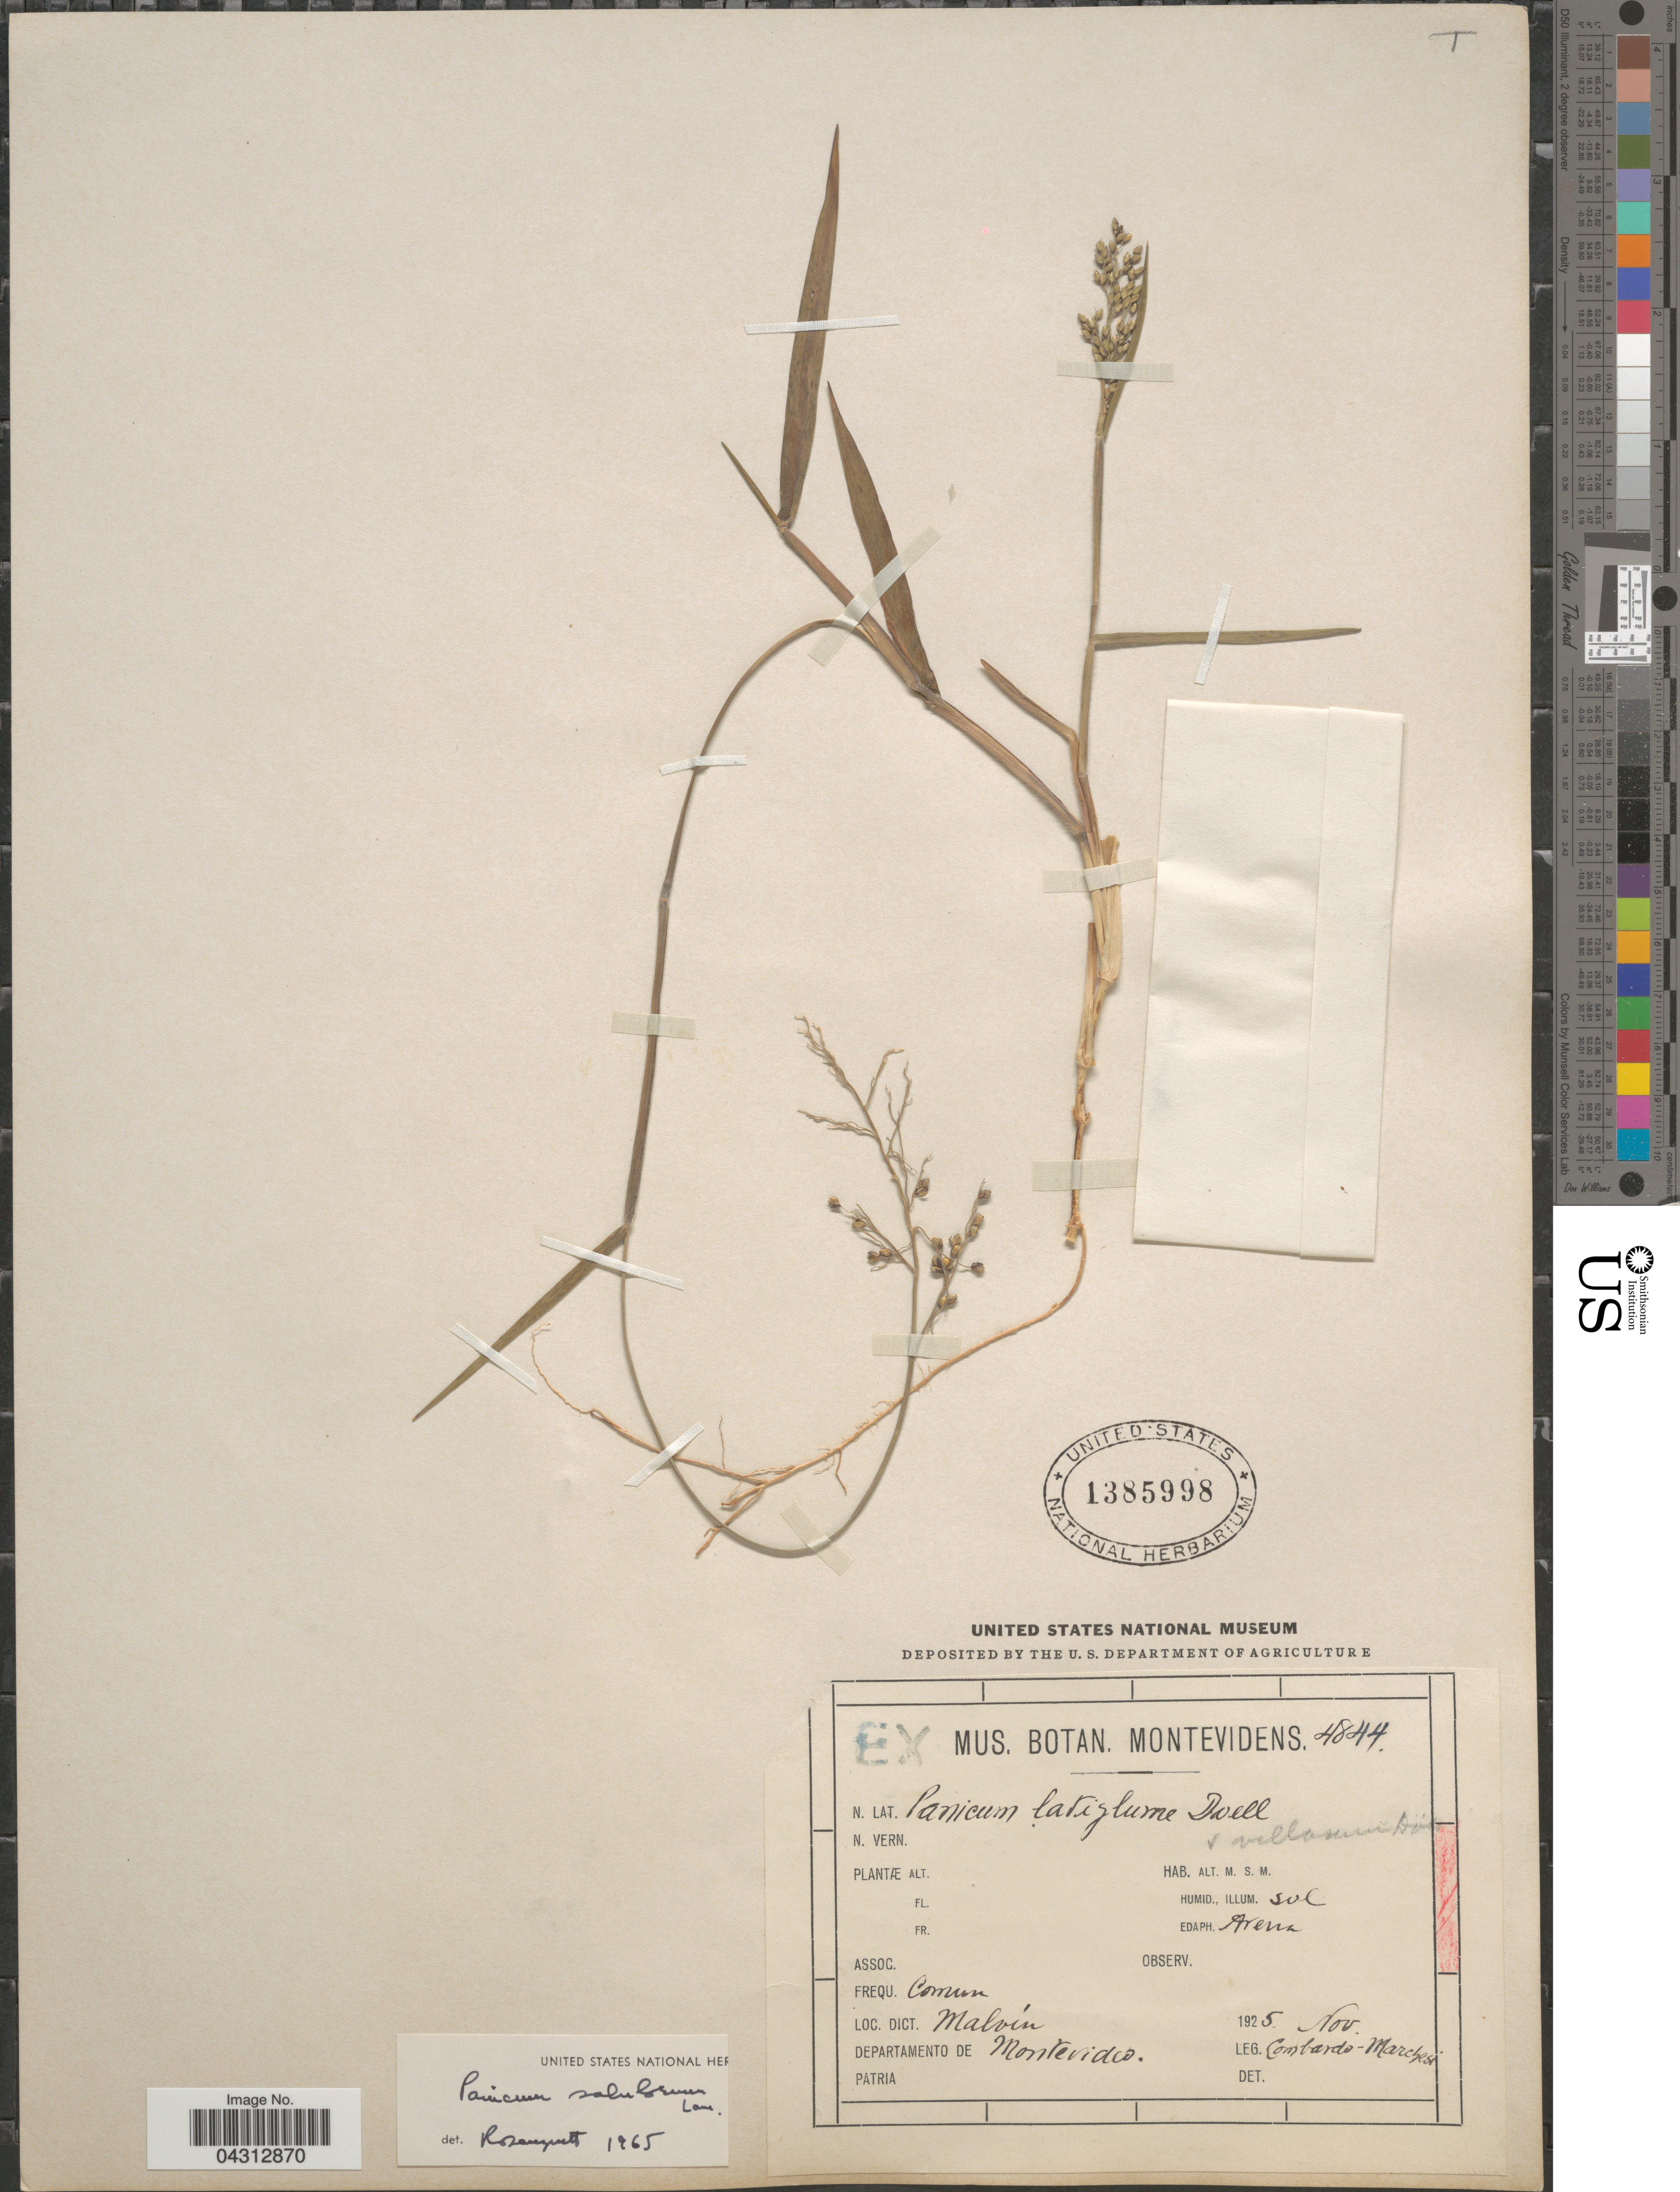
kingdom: Plantae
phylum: Tracheophyta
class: Liliopsida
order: Poales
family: Poaceae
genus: Dichanthelium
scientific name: Dichanthelium sabulorum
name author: (Lam.) Gould & C.A. Clark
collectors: Combardo-Marchesi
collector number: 4844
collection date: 1925-11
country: Uruguay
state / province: Montevideo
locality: Dict. Malvín. Departamento de Montevideo.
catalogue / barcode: US 1385998